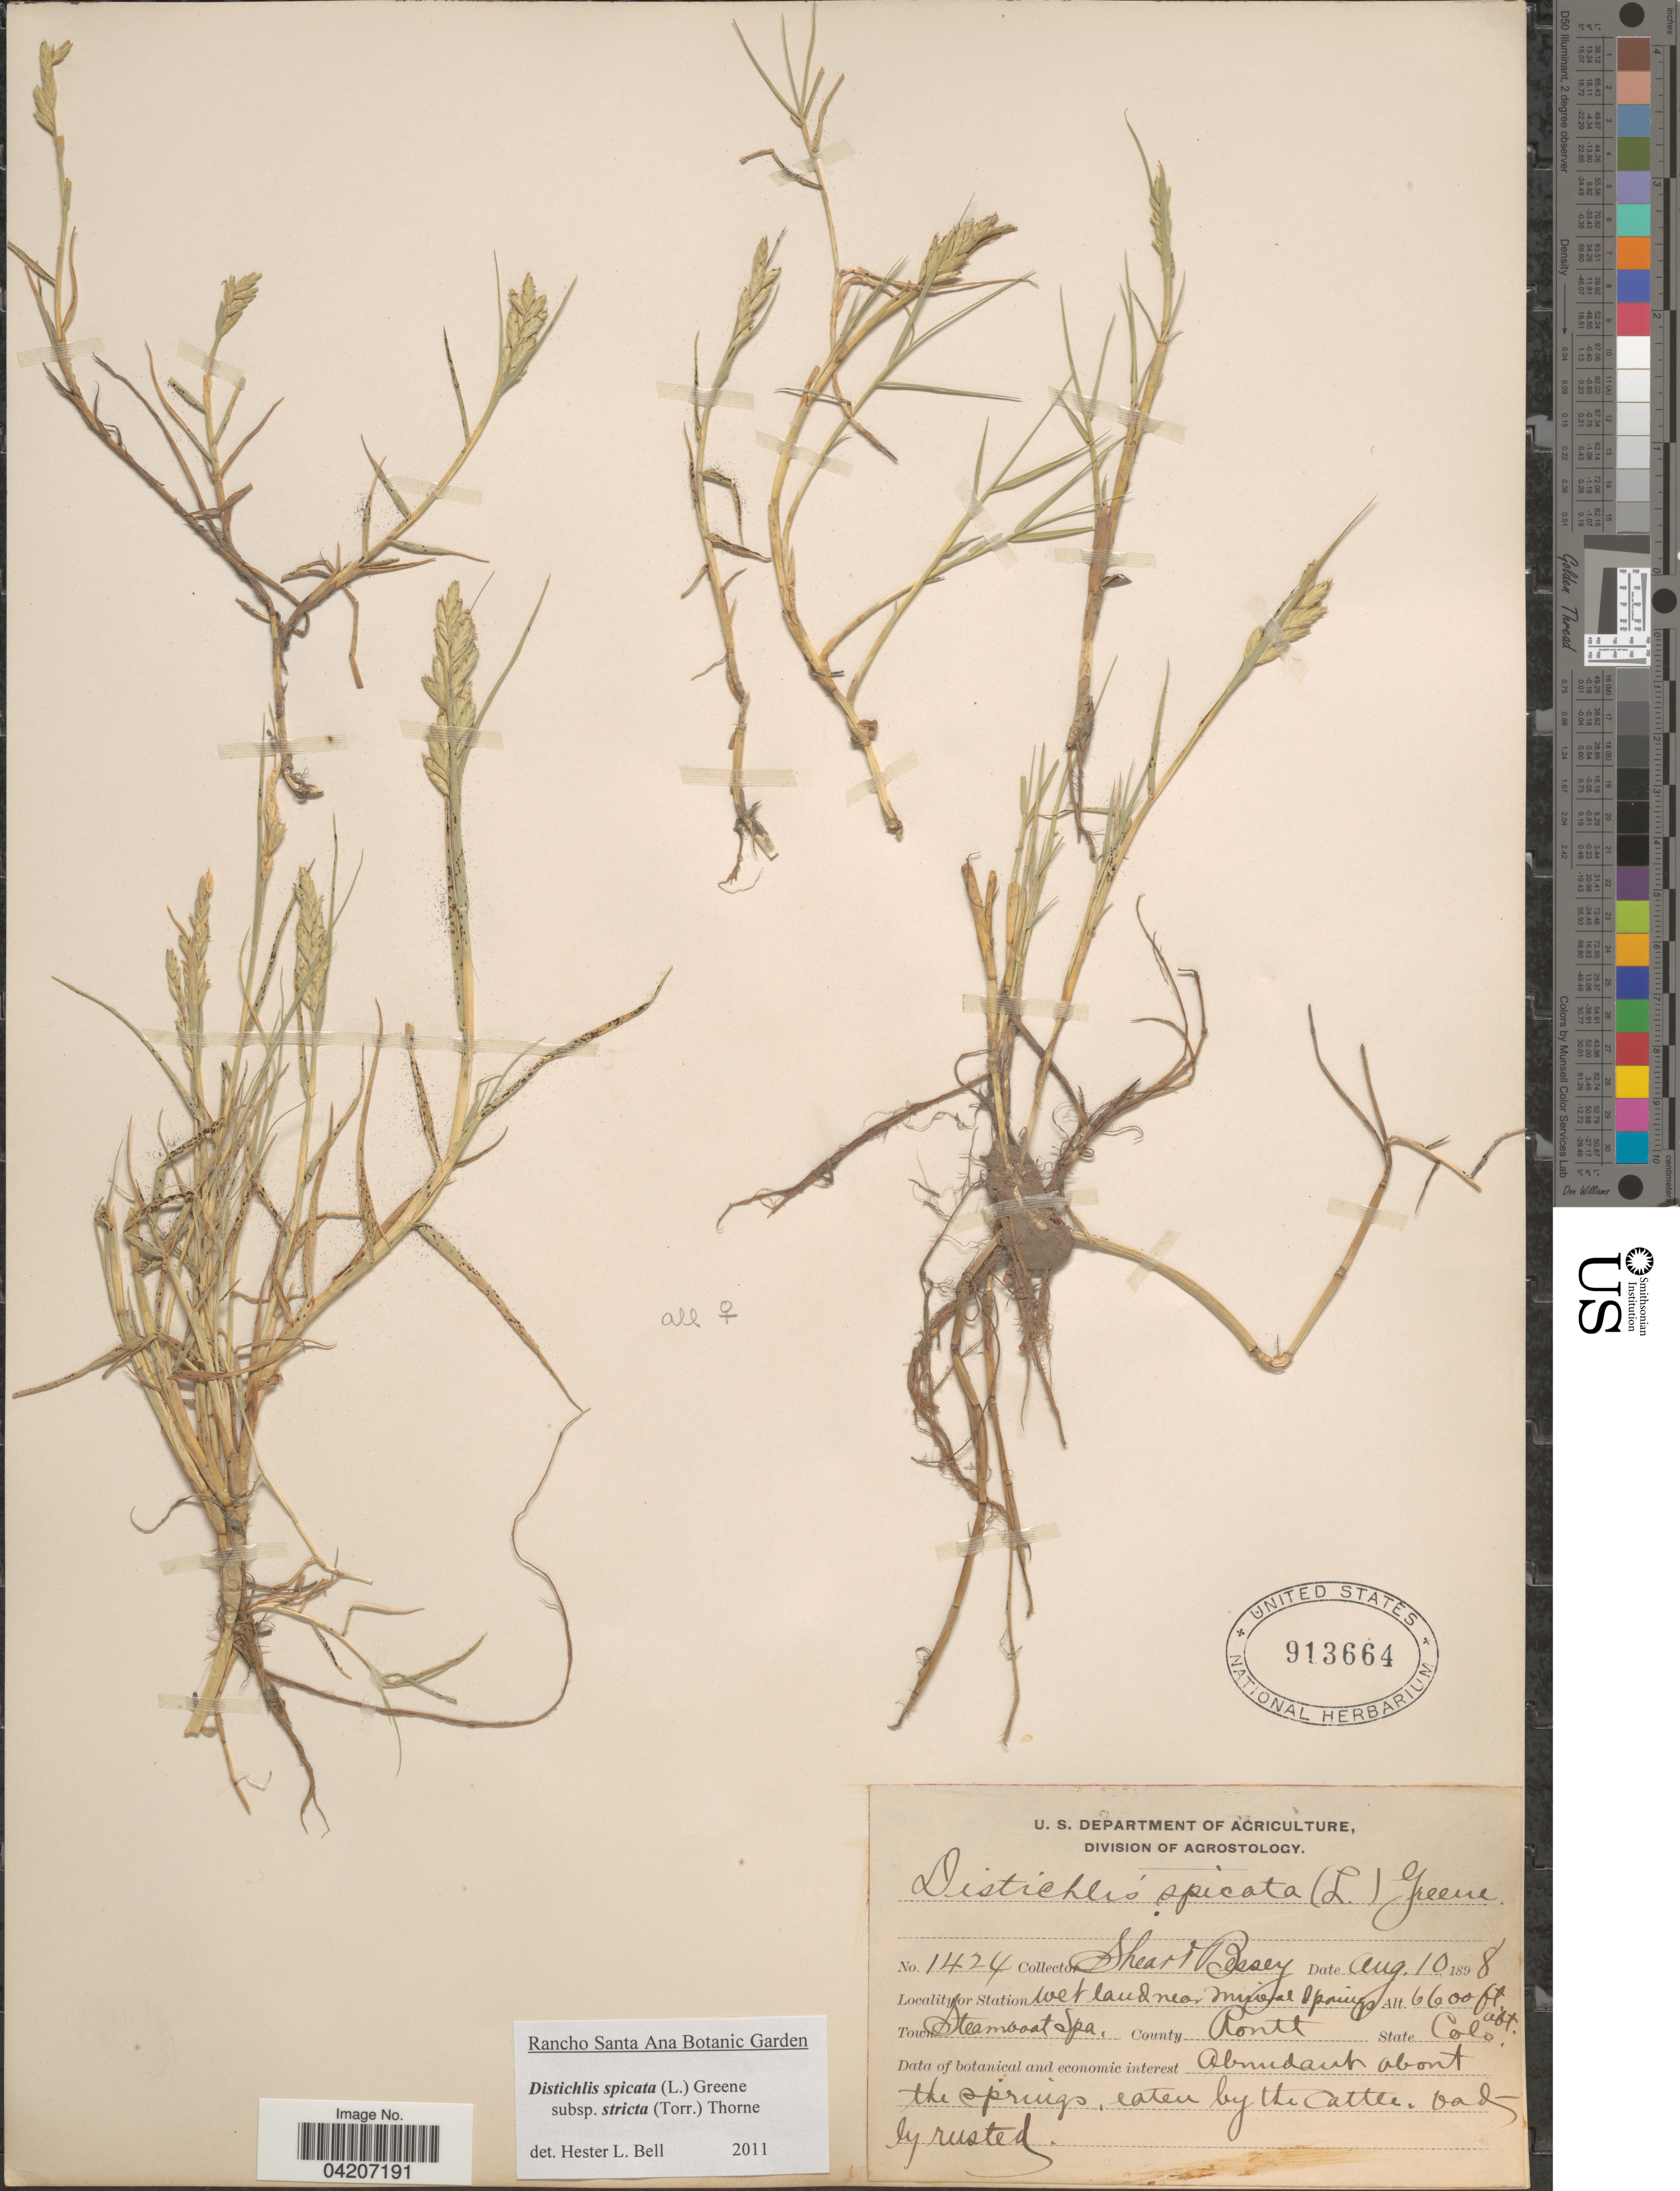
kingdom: Plantae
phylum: Tracheophyta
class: Liliopsida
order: Poales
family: Poaceae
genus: Distichlis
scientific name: Distichlis spicata subsp. stricta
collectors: -- Shear & -. Bessey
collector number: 1424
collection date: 1898-08-10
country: United States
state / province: Colorado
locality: Station wet land near Mineral Springs. Town Steamboat Spa. County Routt. Abundant about the springs.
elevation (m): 2012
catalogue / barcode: US 913664